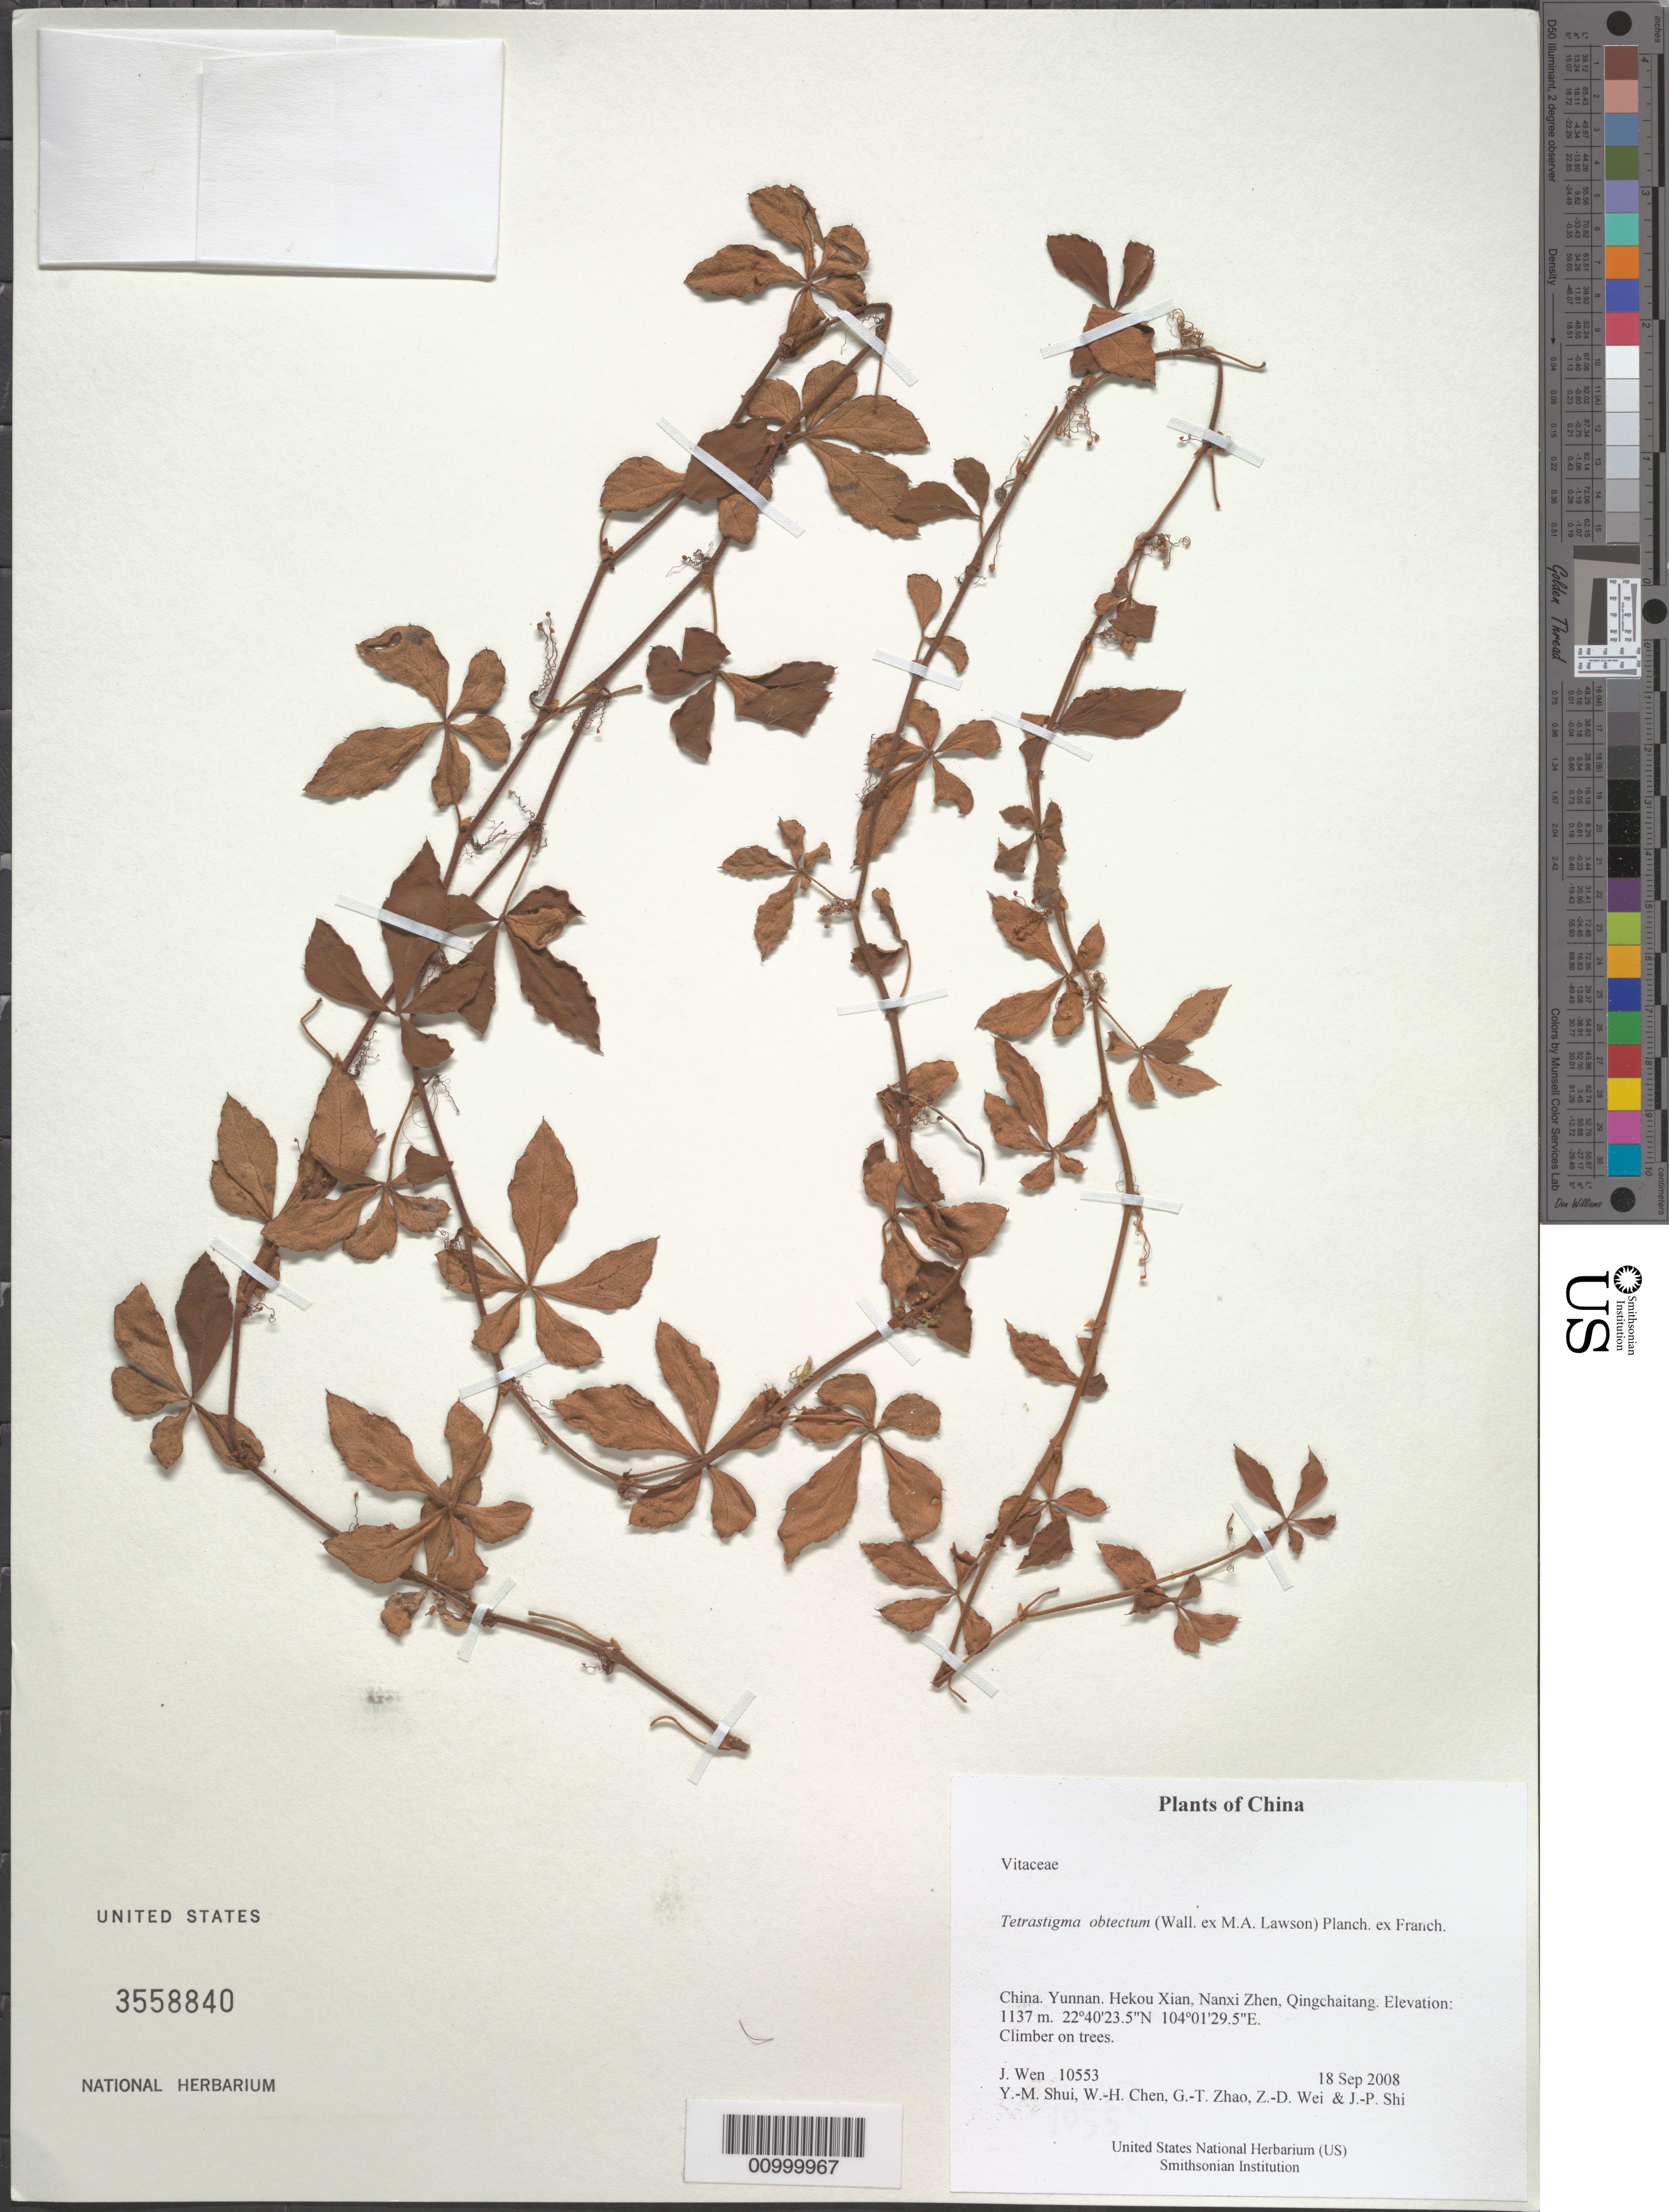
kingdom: Plantae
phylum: Tracheophyta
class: Magnoliopsida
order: Vitales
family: Vitaceae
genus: Tetrastigma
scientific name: Tetrastigma obtectum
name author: (Wall. ex Laws.) Planch. ex Franch.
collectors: J. Wen, Y. Shui, W. Chen, G. Zhao, Z. Wei & J. Shi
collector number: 10553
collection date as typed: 18 Sep 2008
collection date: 2008-09-18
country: China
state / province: Yunnan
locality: Hekou Xian, Nanxi Zhen, Qingchaitang.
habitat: On trees.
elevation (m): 1137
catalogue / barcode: US 3558840